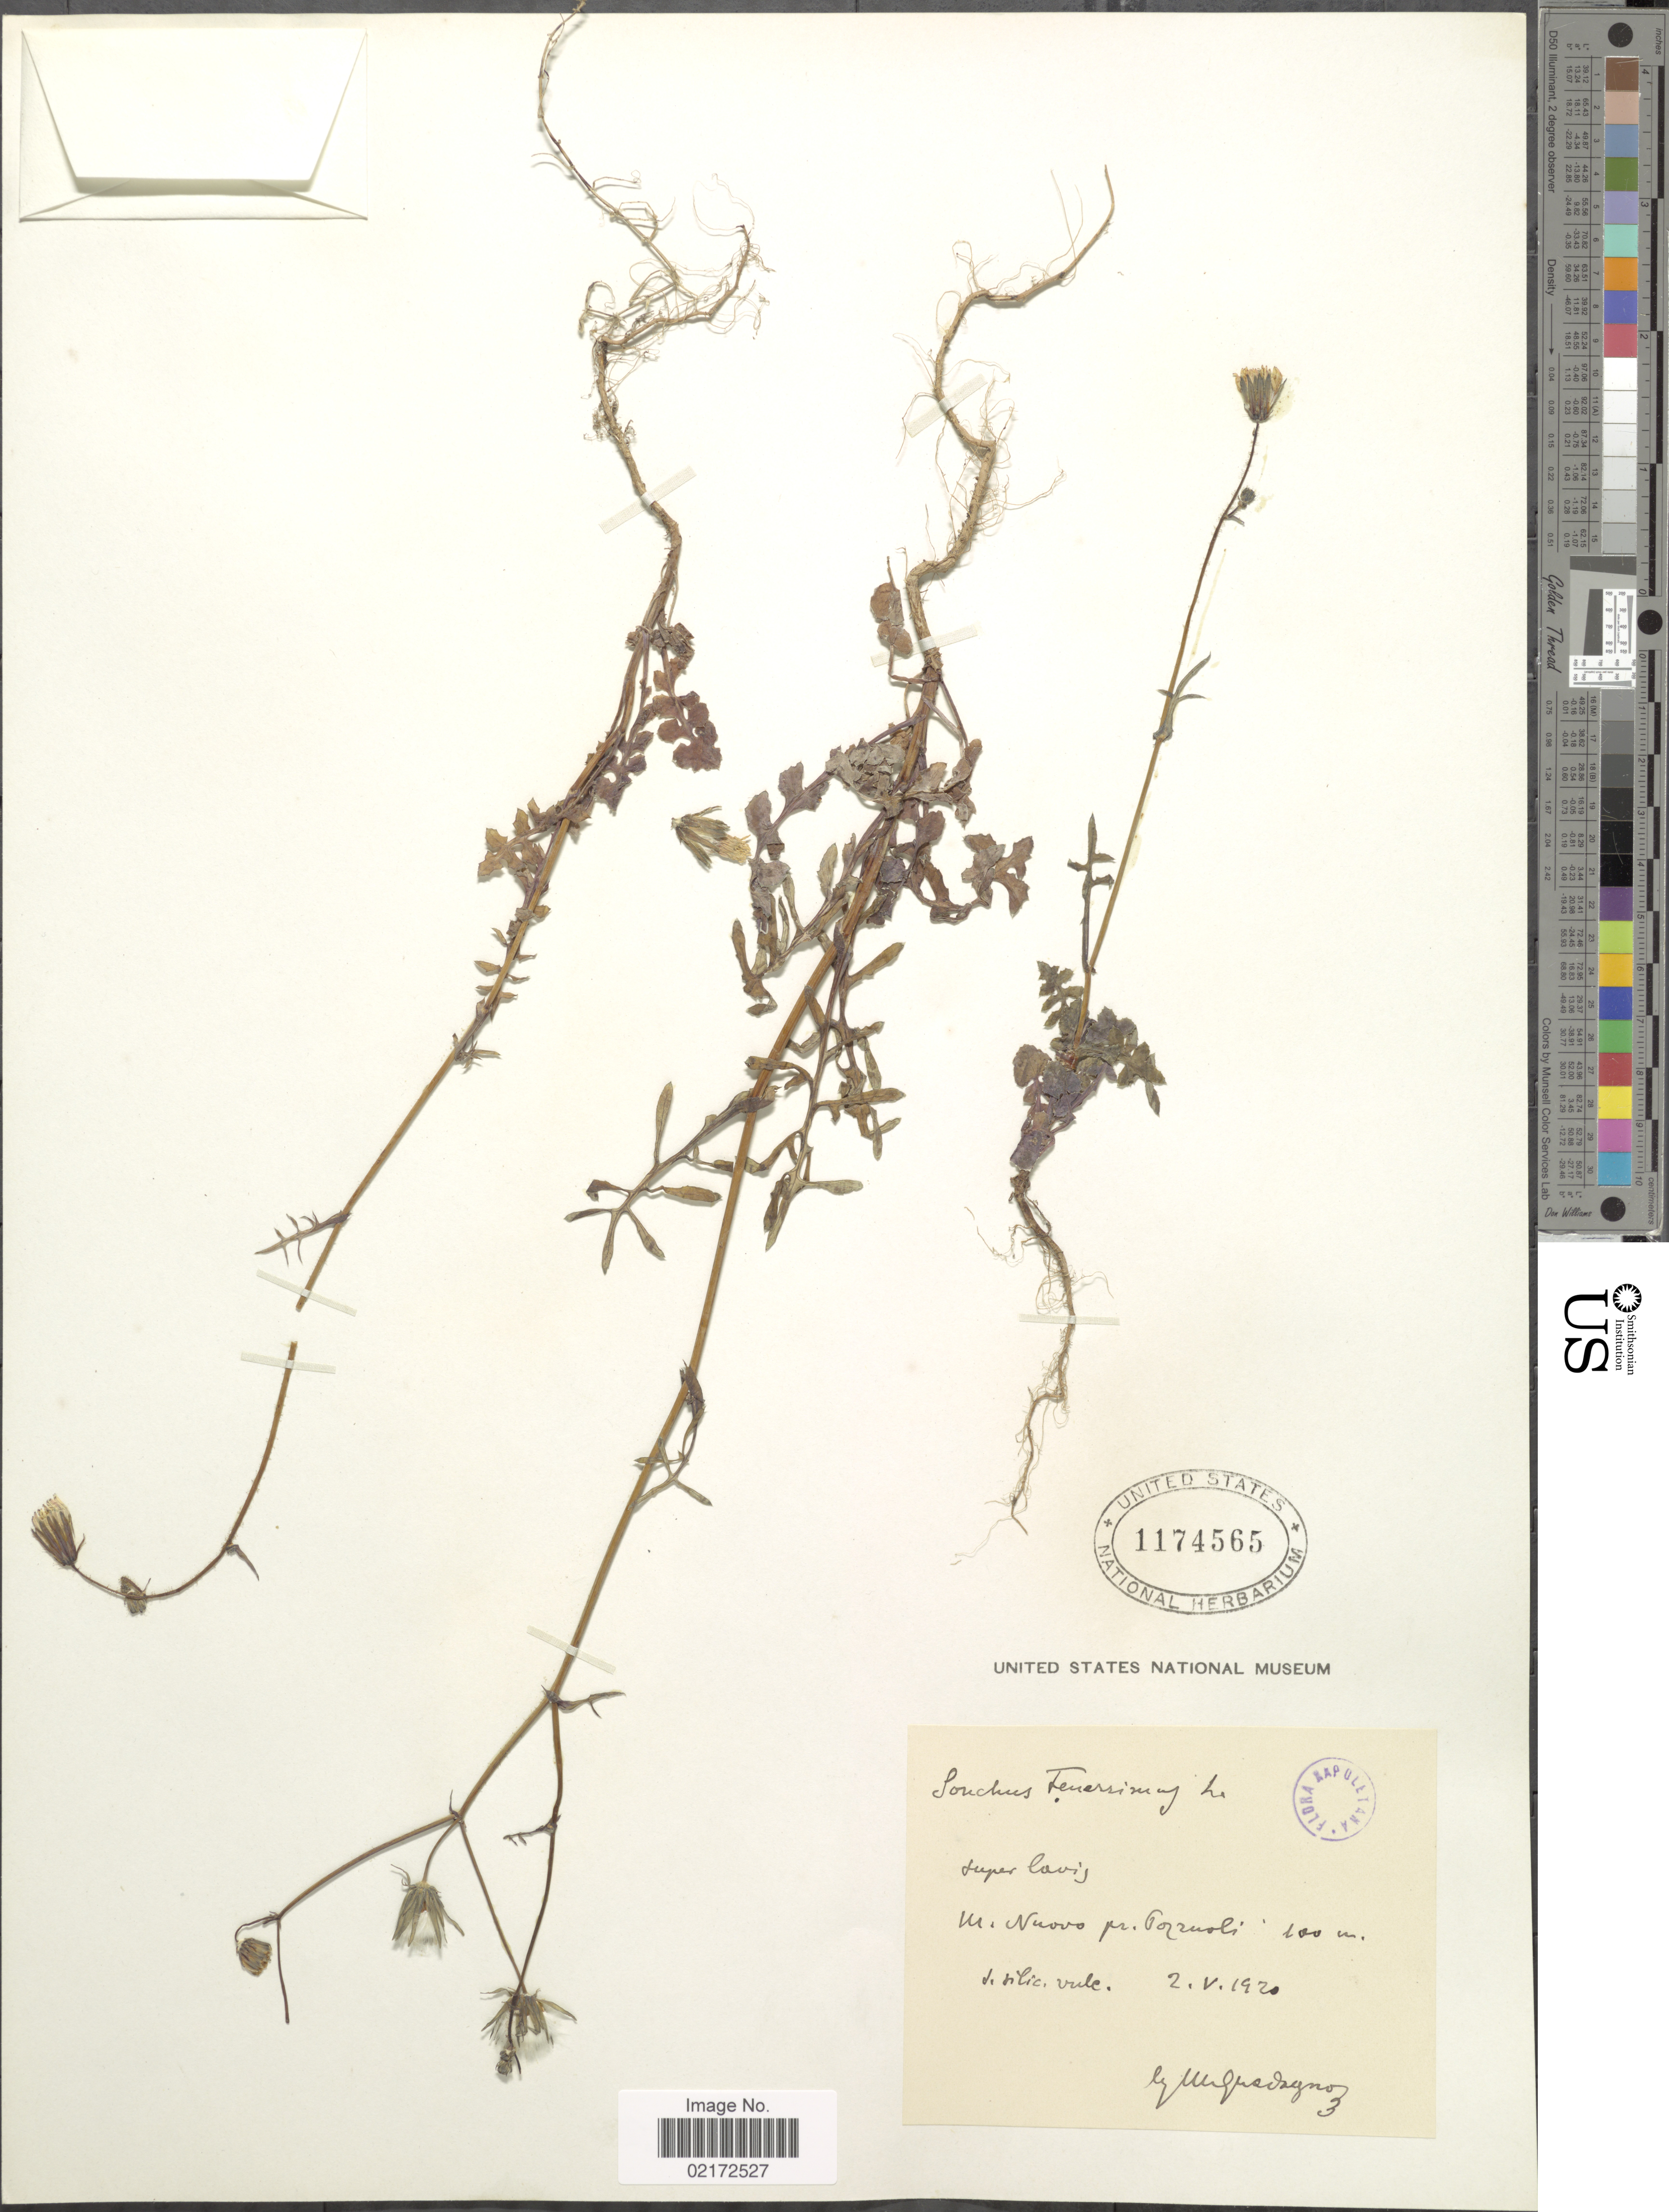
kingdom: Plantae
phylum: Tracheophyta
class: Magnoliopsida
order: Asterales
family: Asteraceae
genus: Sonchus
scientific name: Sonchus tenerrimus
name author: L.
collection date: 1920-05-02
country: Italy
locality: M. Nuovo pr. Torruoli. [interpreted]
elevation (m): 100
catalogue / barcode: US 1174565